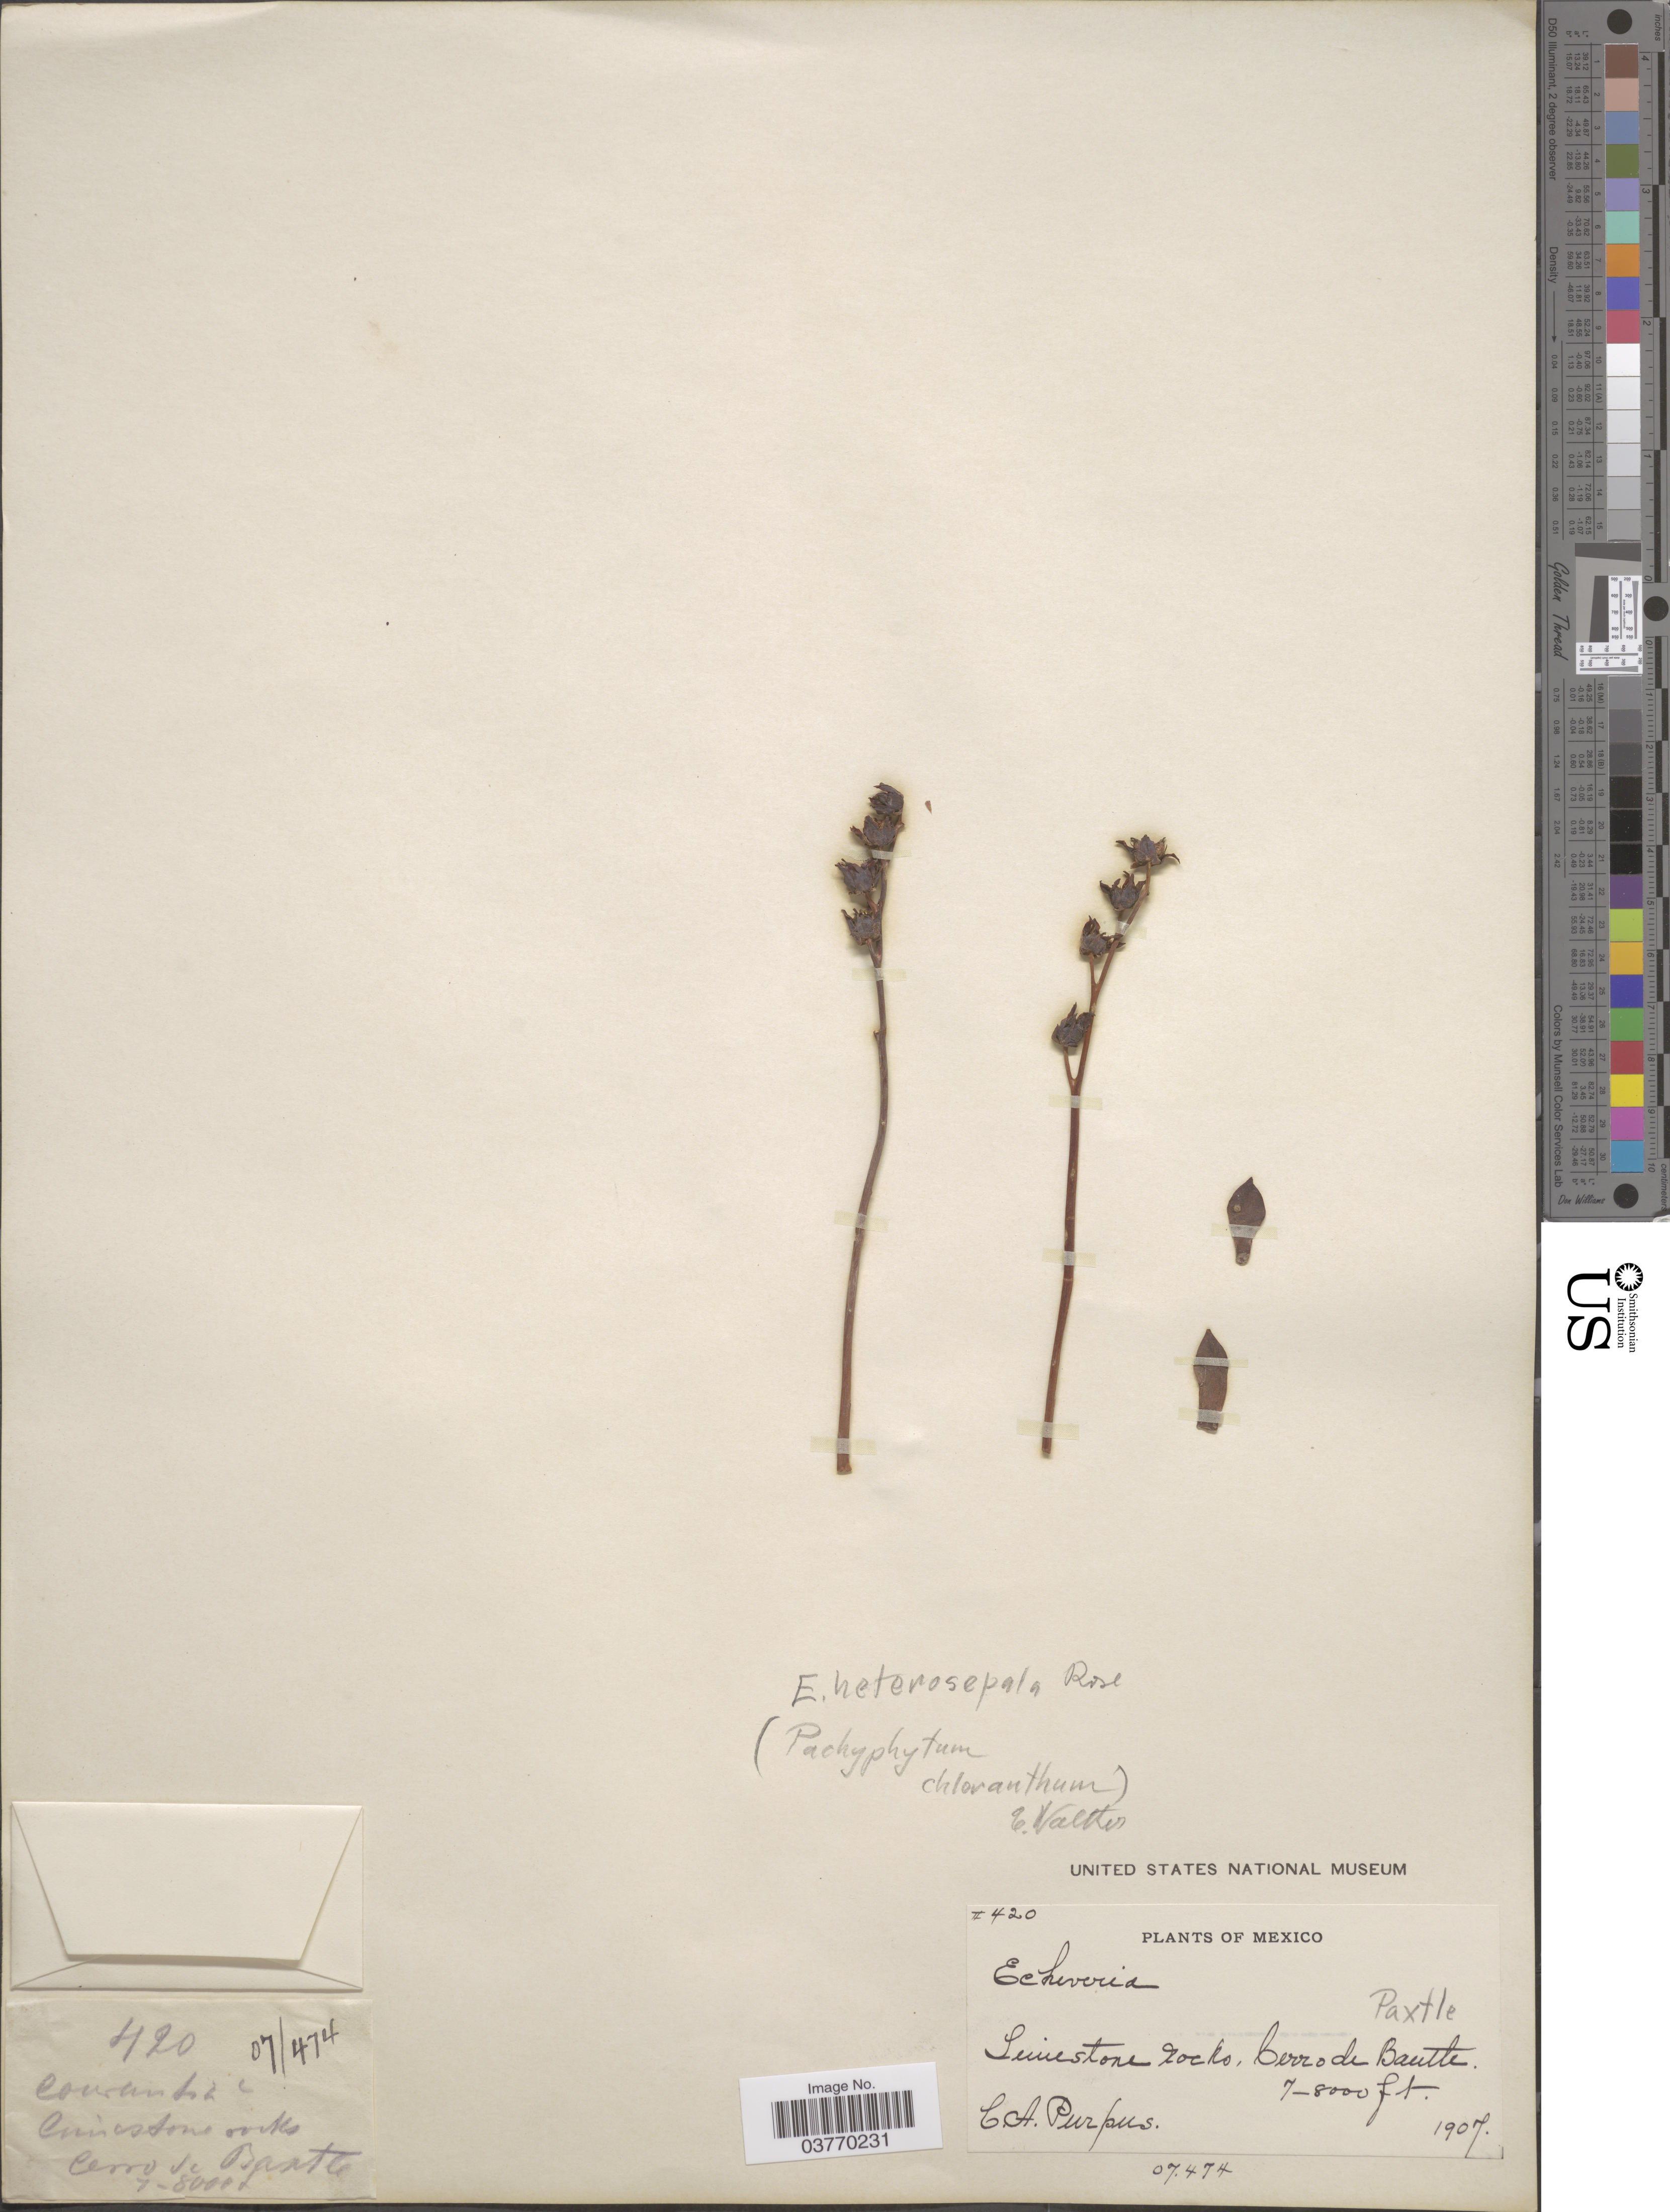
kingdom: Plantae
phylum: Tracheophyta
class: Magnoliopsida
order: Saxifragales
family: Crassulaceae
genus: Echeveria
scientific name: Echeveria heterosepala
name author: Rose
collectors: C. A. Purpus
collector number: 420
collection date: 1907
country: Mexico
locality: Limestone rocks, Cerro de Bantle*.